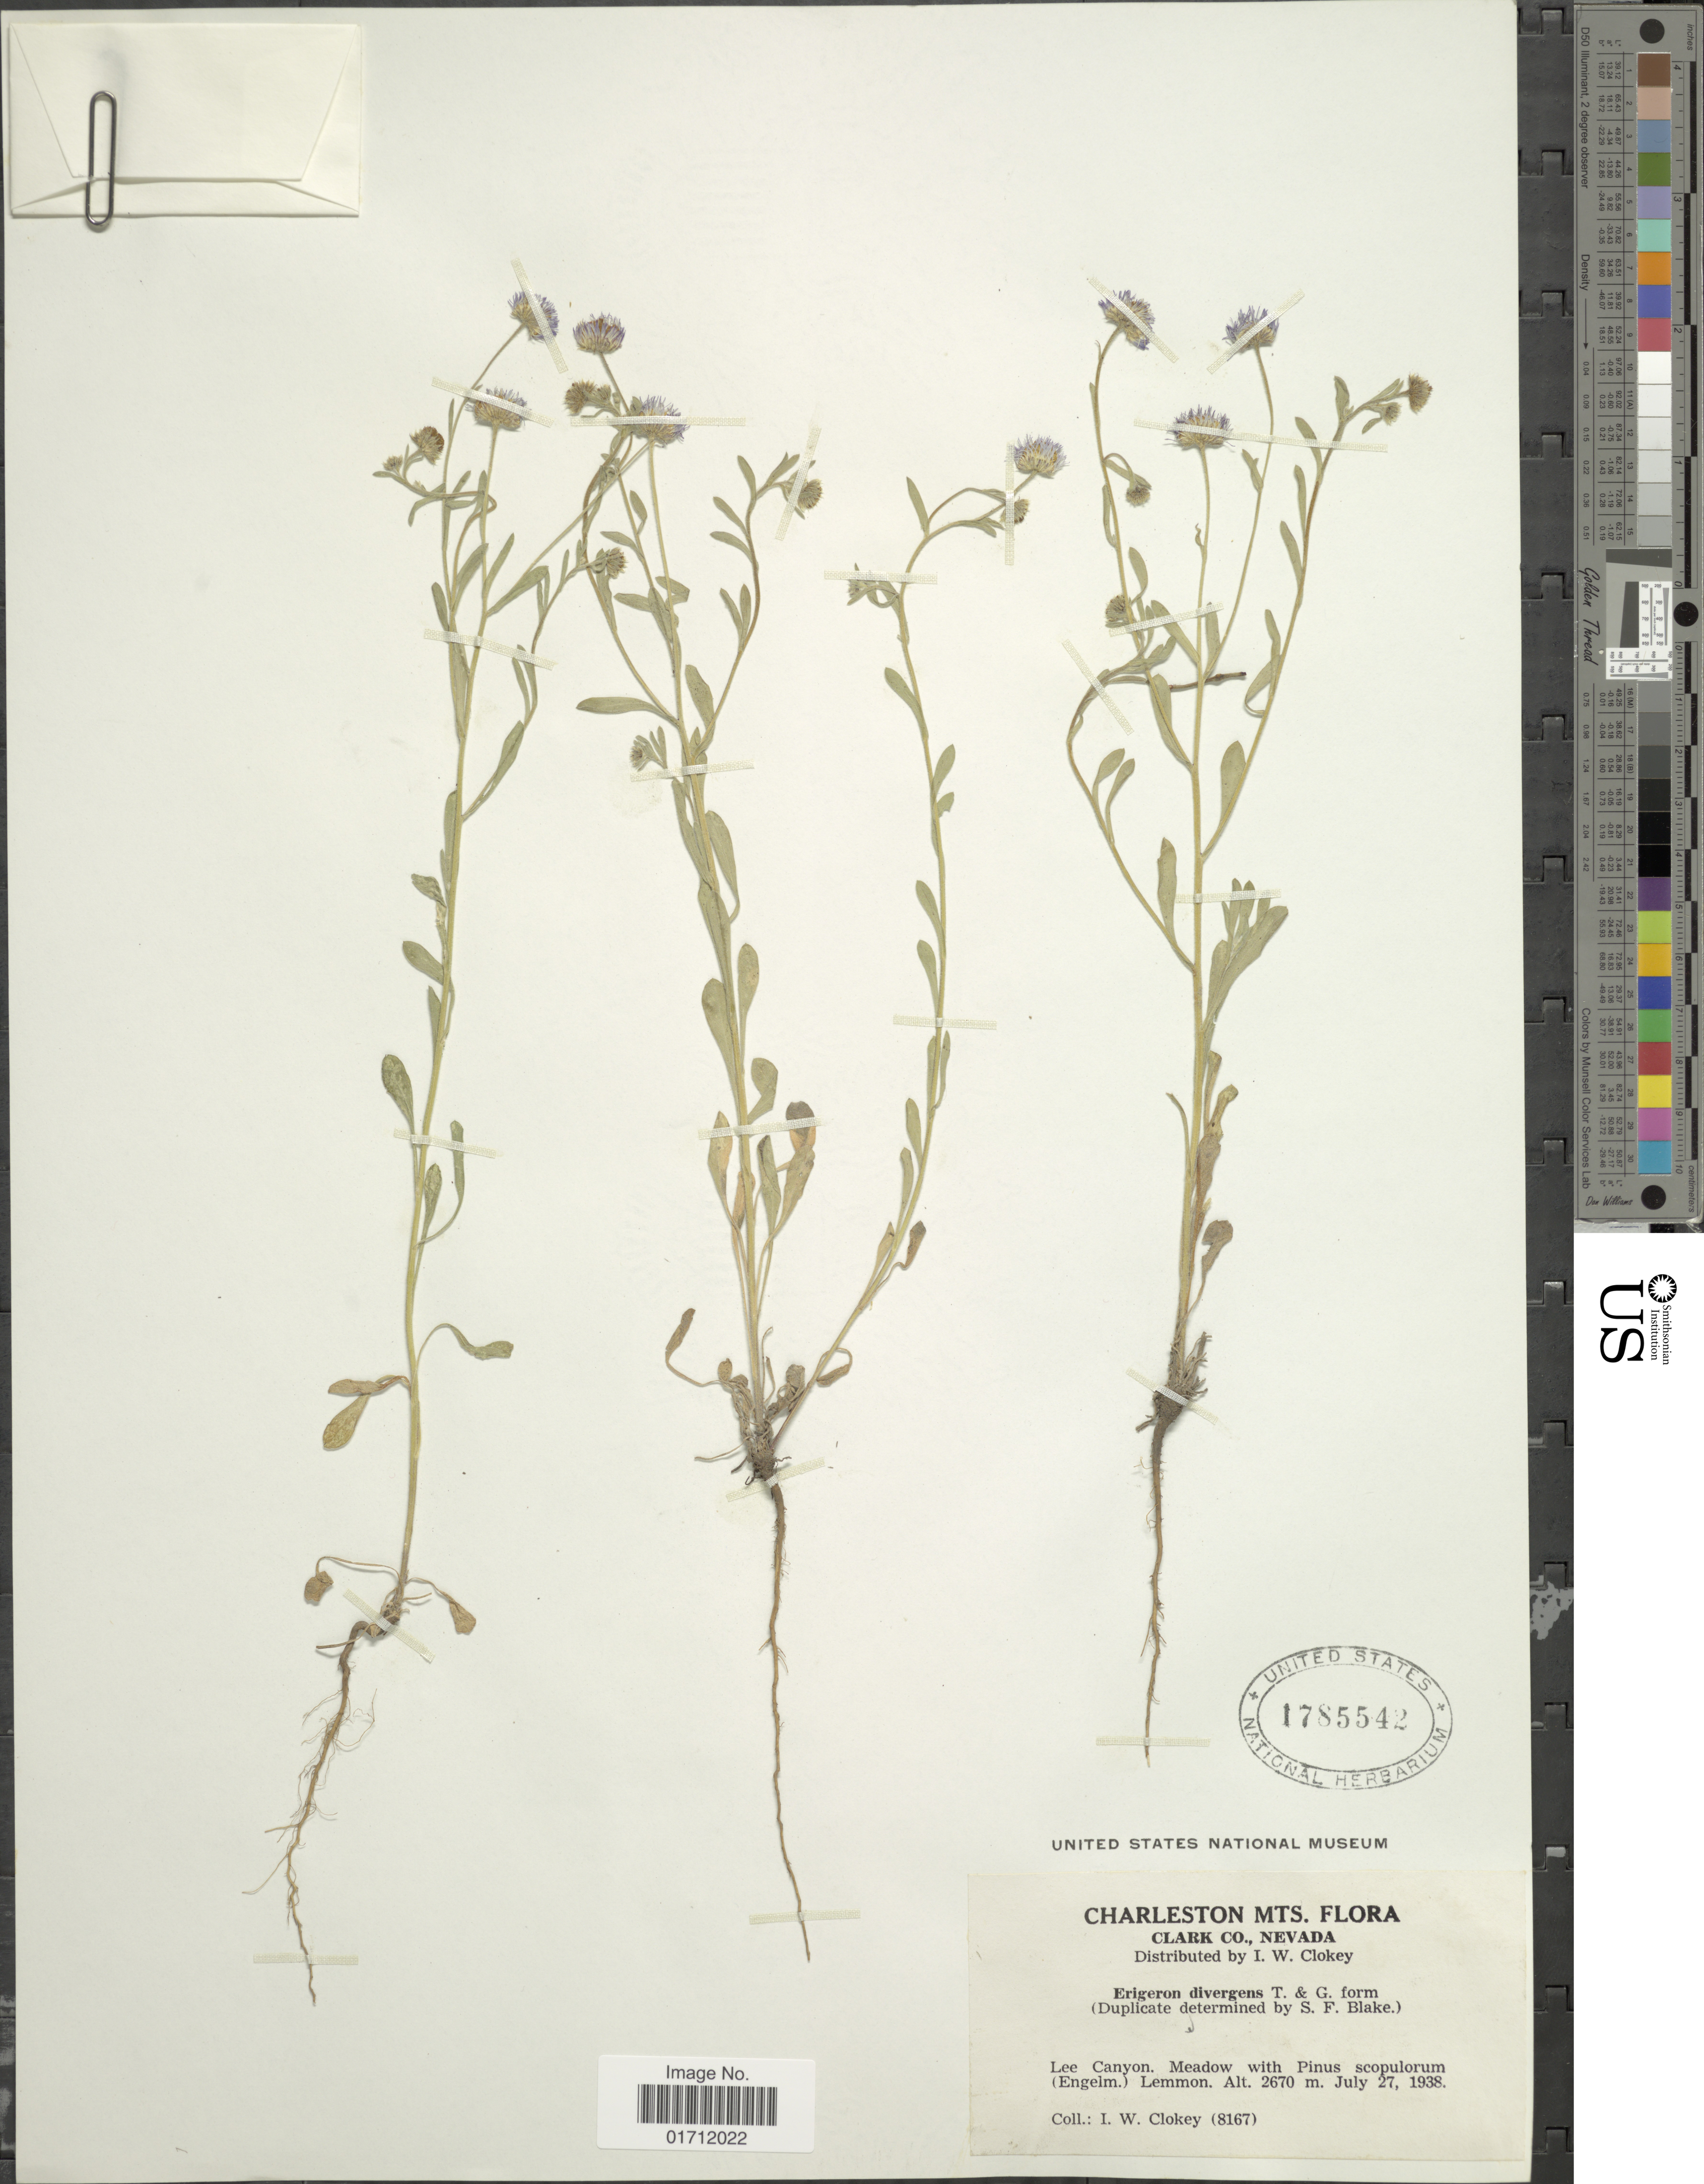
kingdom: Plantae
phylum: Tracheophyta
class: Magnoliopsida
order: Asterales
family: Asteraceae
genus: Erigeron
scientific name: Erigeron divergens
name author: Torr. & A. Gray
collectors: I. W. Clokey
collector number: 8167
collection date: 1938-06-27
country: United States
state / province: Nevada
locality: Charleston Mts, Clark Co., Lee Canyon.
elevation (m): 2670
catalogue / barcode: US 1785542